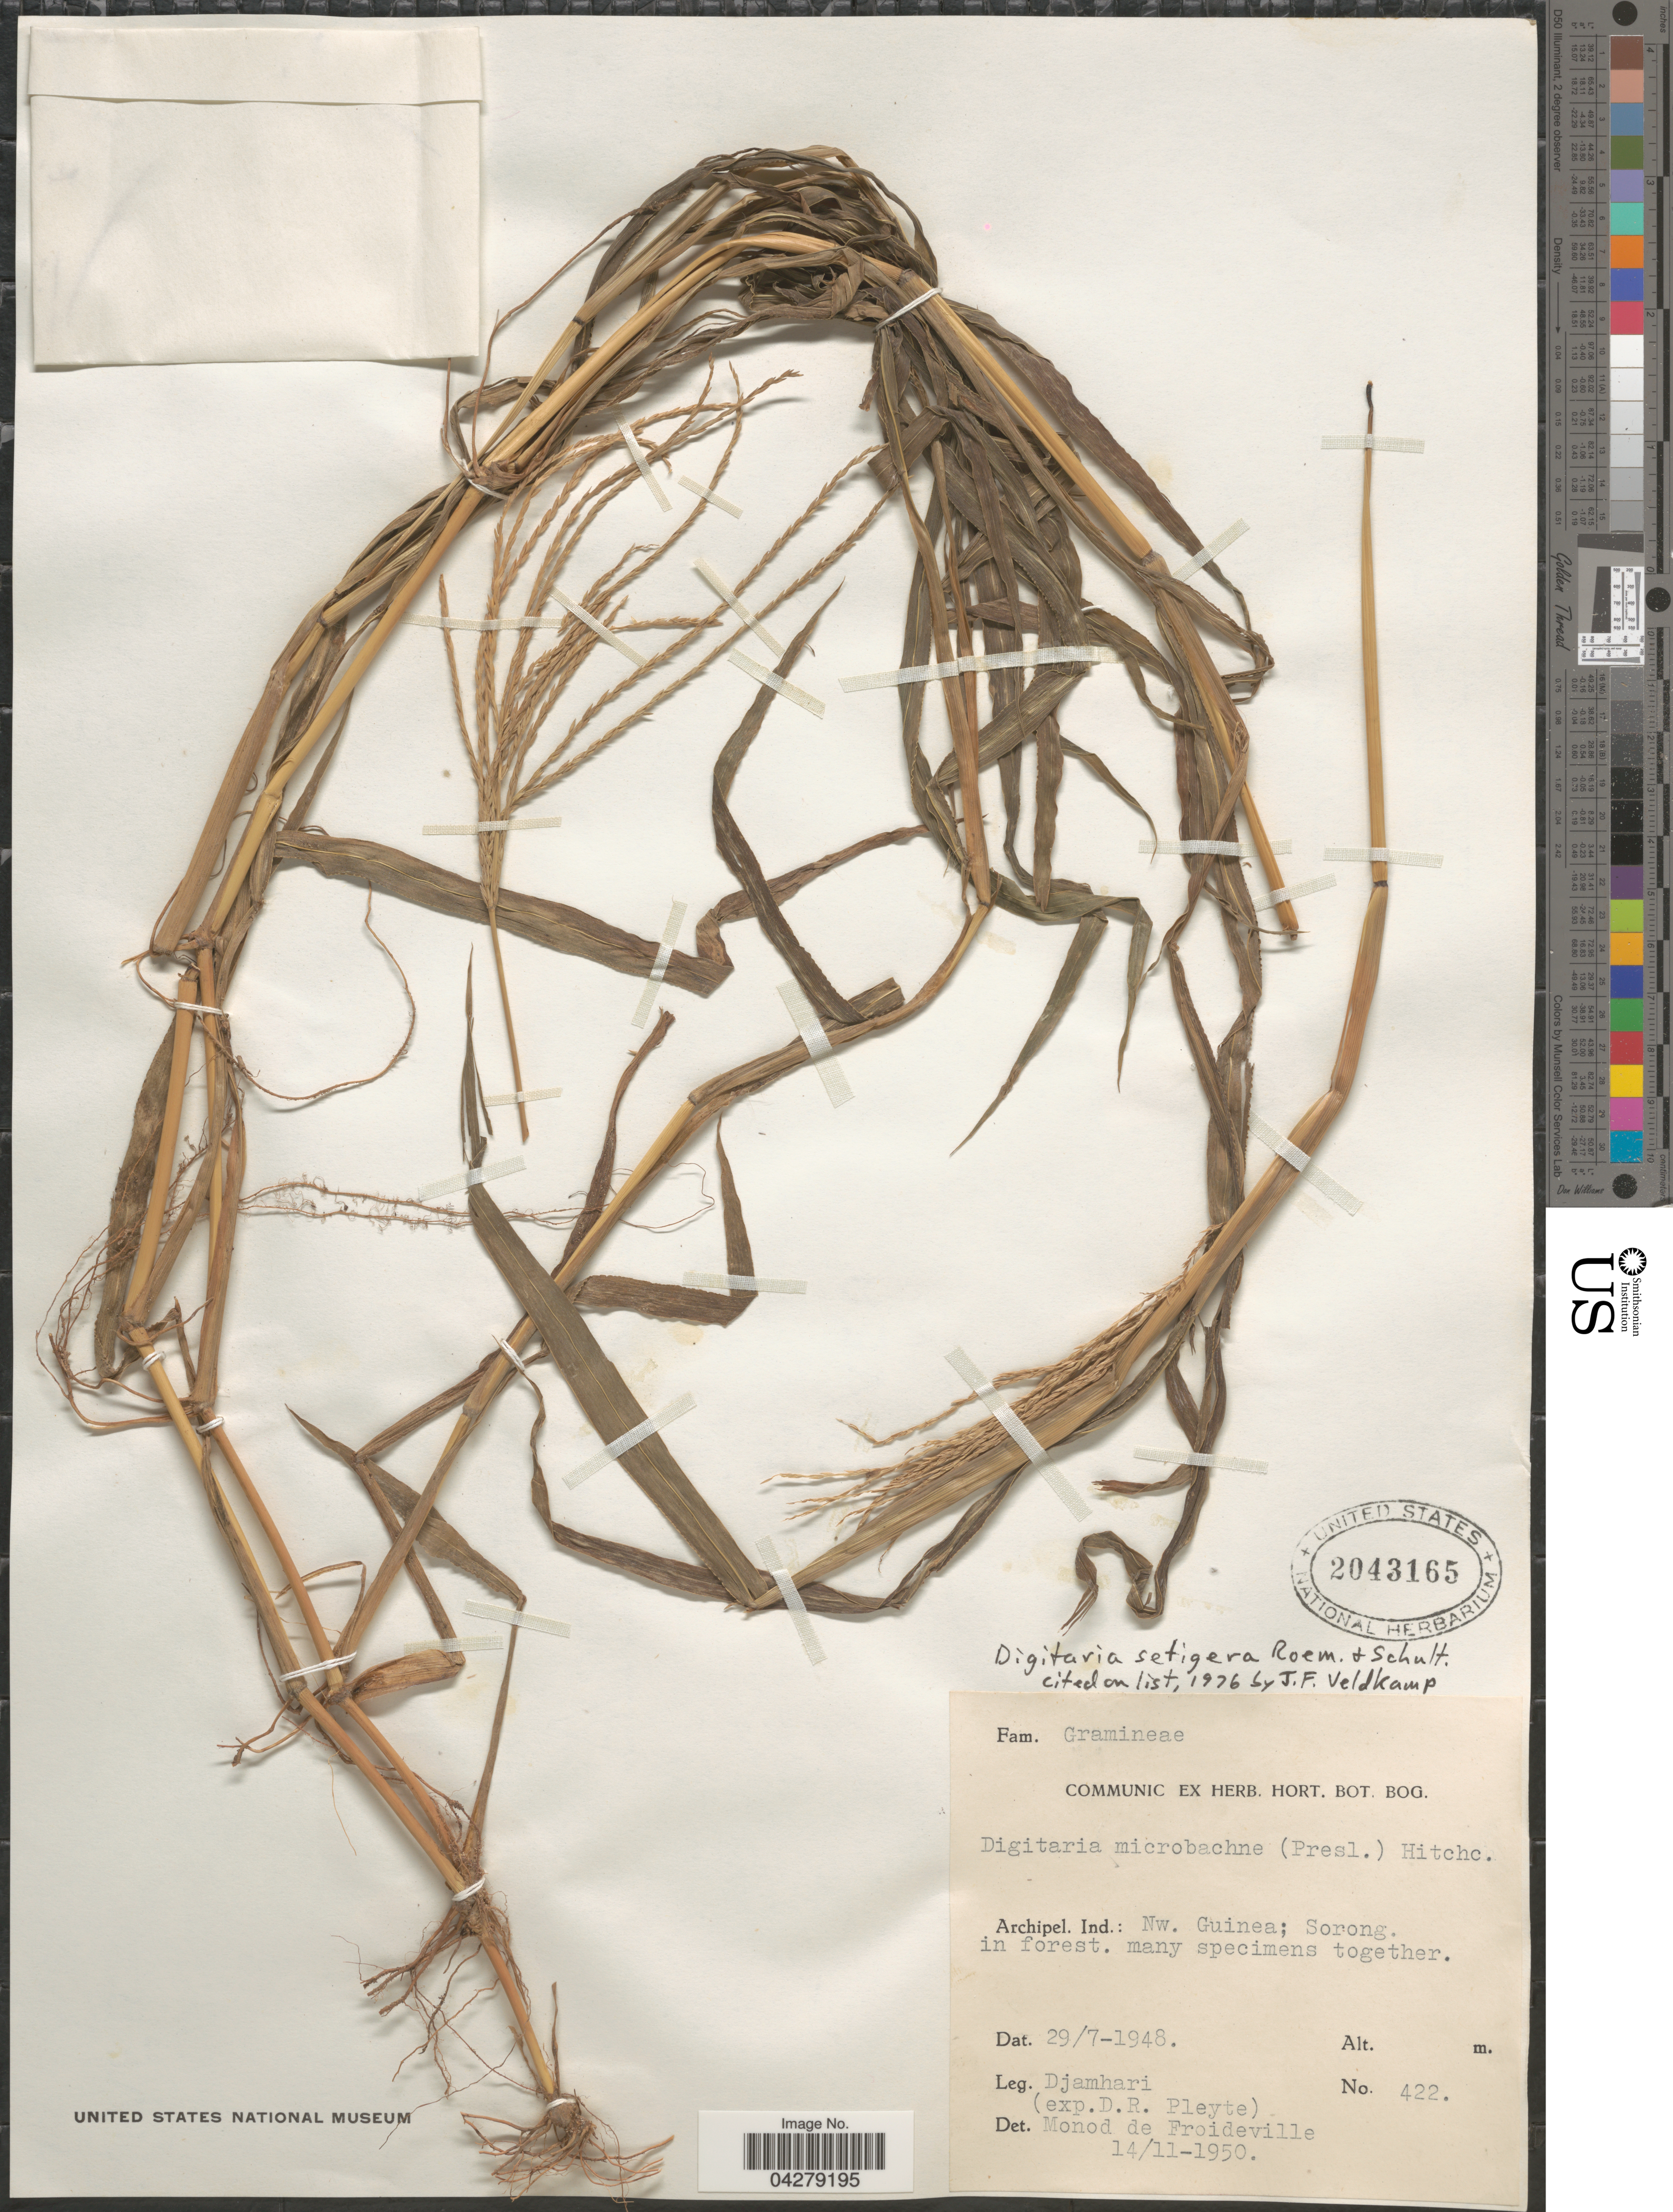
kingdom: Plantae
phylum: Tracheophyta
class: Liliopsida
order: Poales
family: Poaceae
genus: Digitaria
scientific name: Digitaria setigera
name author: Roth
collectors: Djamhari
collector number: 422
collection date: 1948-07-29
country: Indonesia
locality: Archipel. Ind.: Nw. Guinea; Sorong in forest.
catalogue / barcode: US 2043165